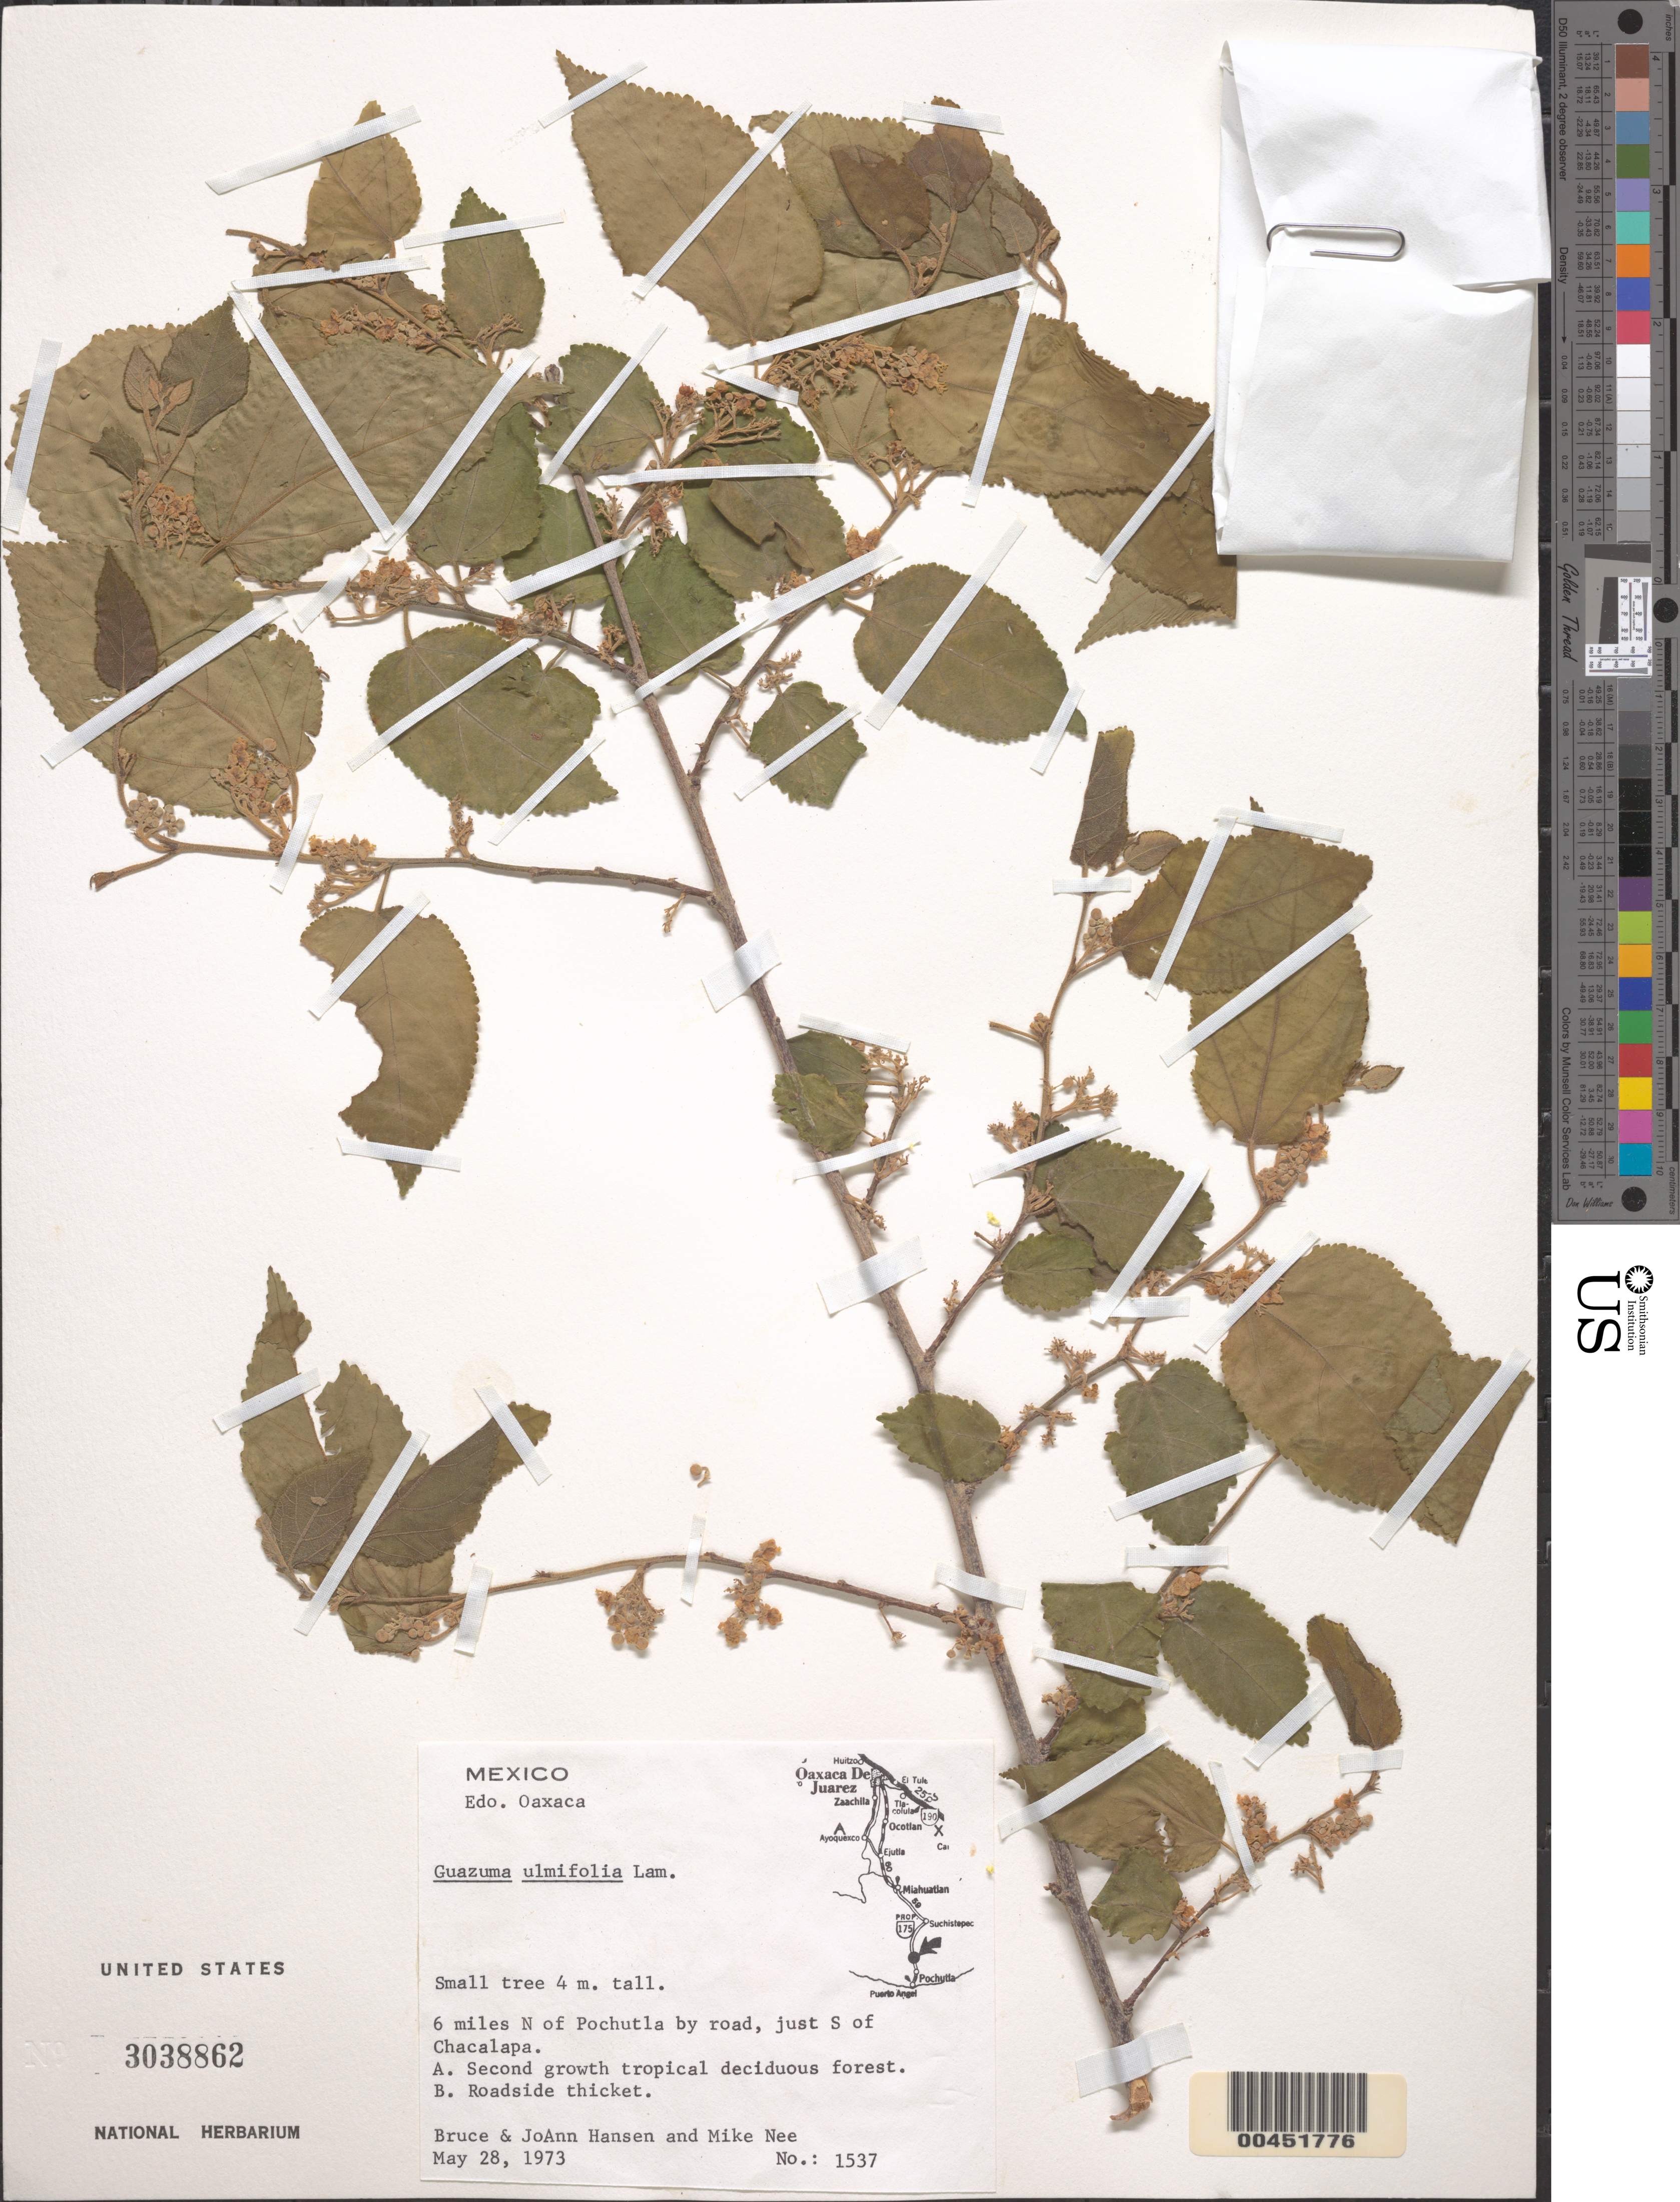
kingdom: Plantae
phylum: Tracheophyta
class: Magnoliopsida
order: Malvales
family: Malvaceae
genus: Guazuma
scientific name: Guazuma ulmifolia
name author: Lam.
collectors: B. Hansen, J. Hansen & M. Nee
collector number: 1537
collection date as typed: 28 May 1973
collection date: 1973-05-28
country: Mexico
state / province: Oaxaca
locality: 6 mi. N of Pochutla by road. Just S of Chacalapa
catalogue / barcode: US 3038862